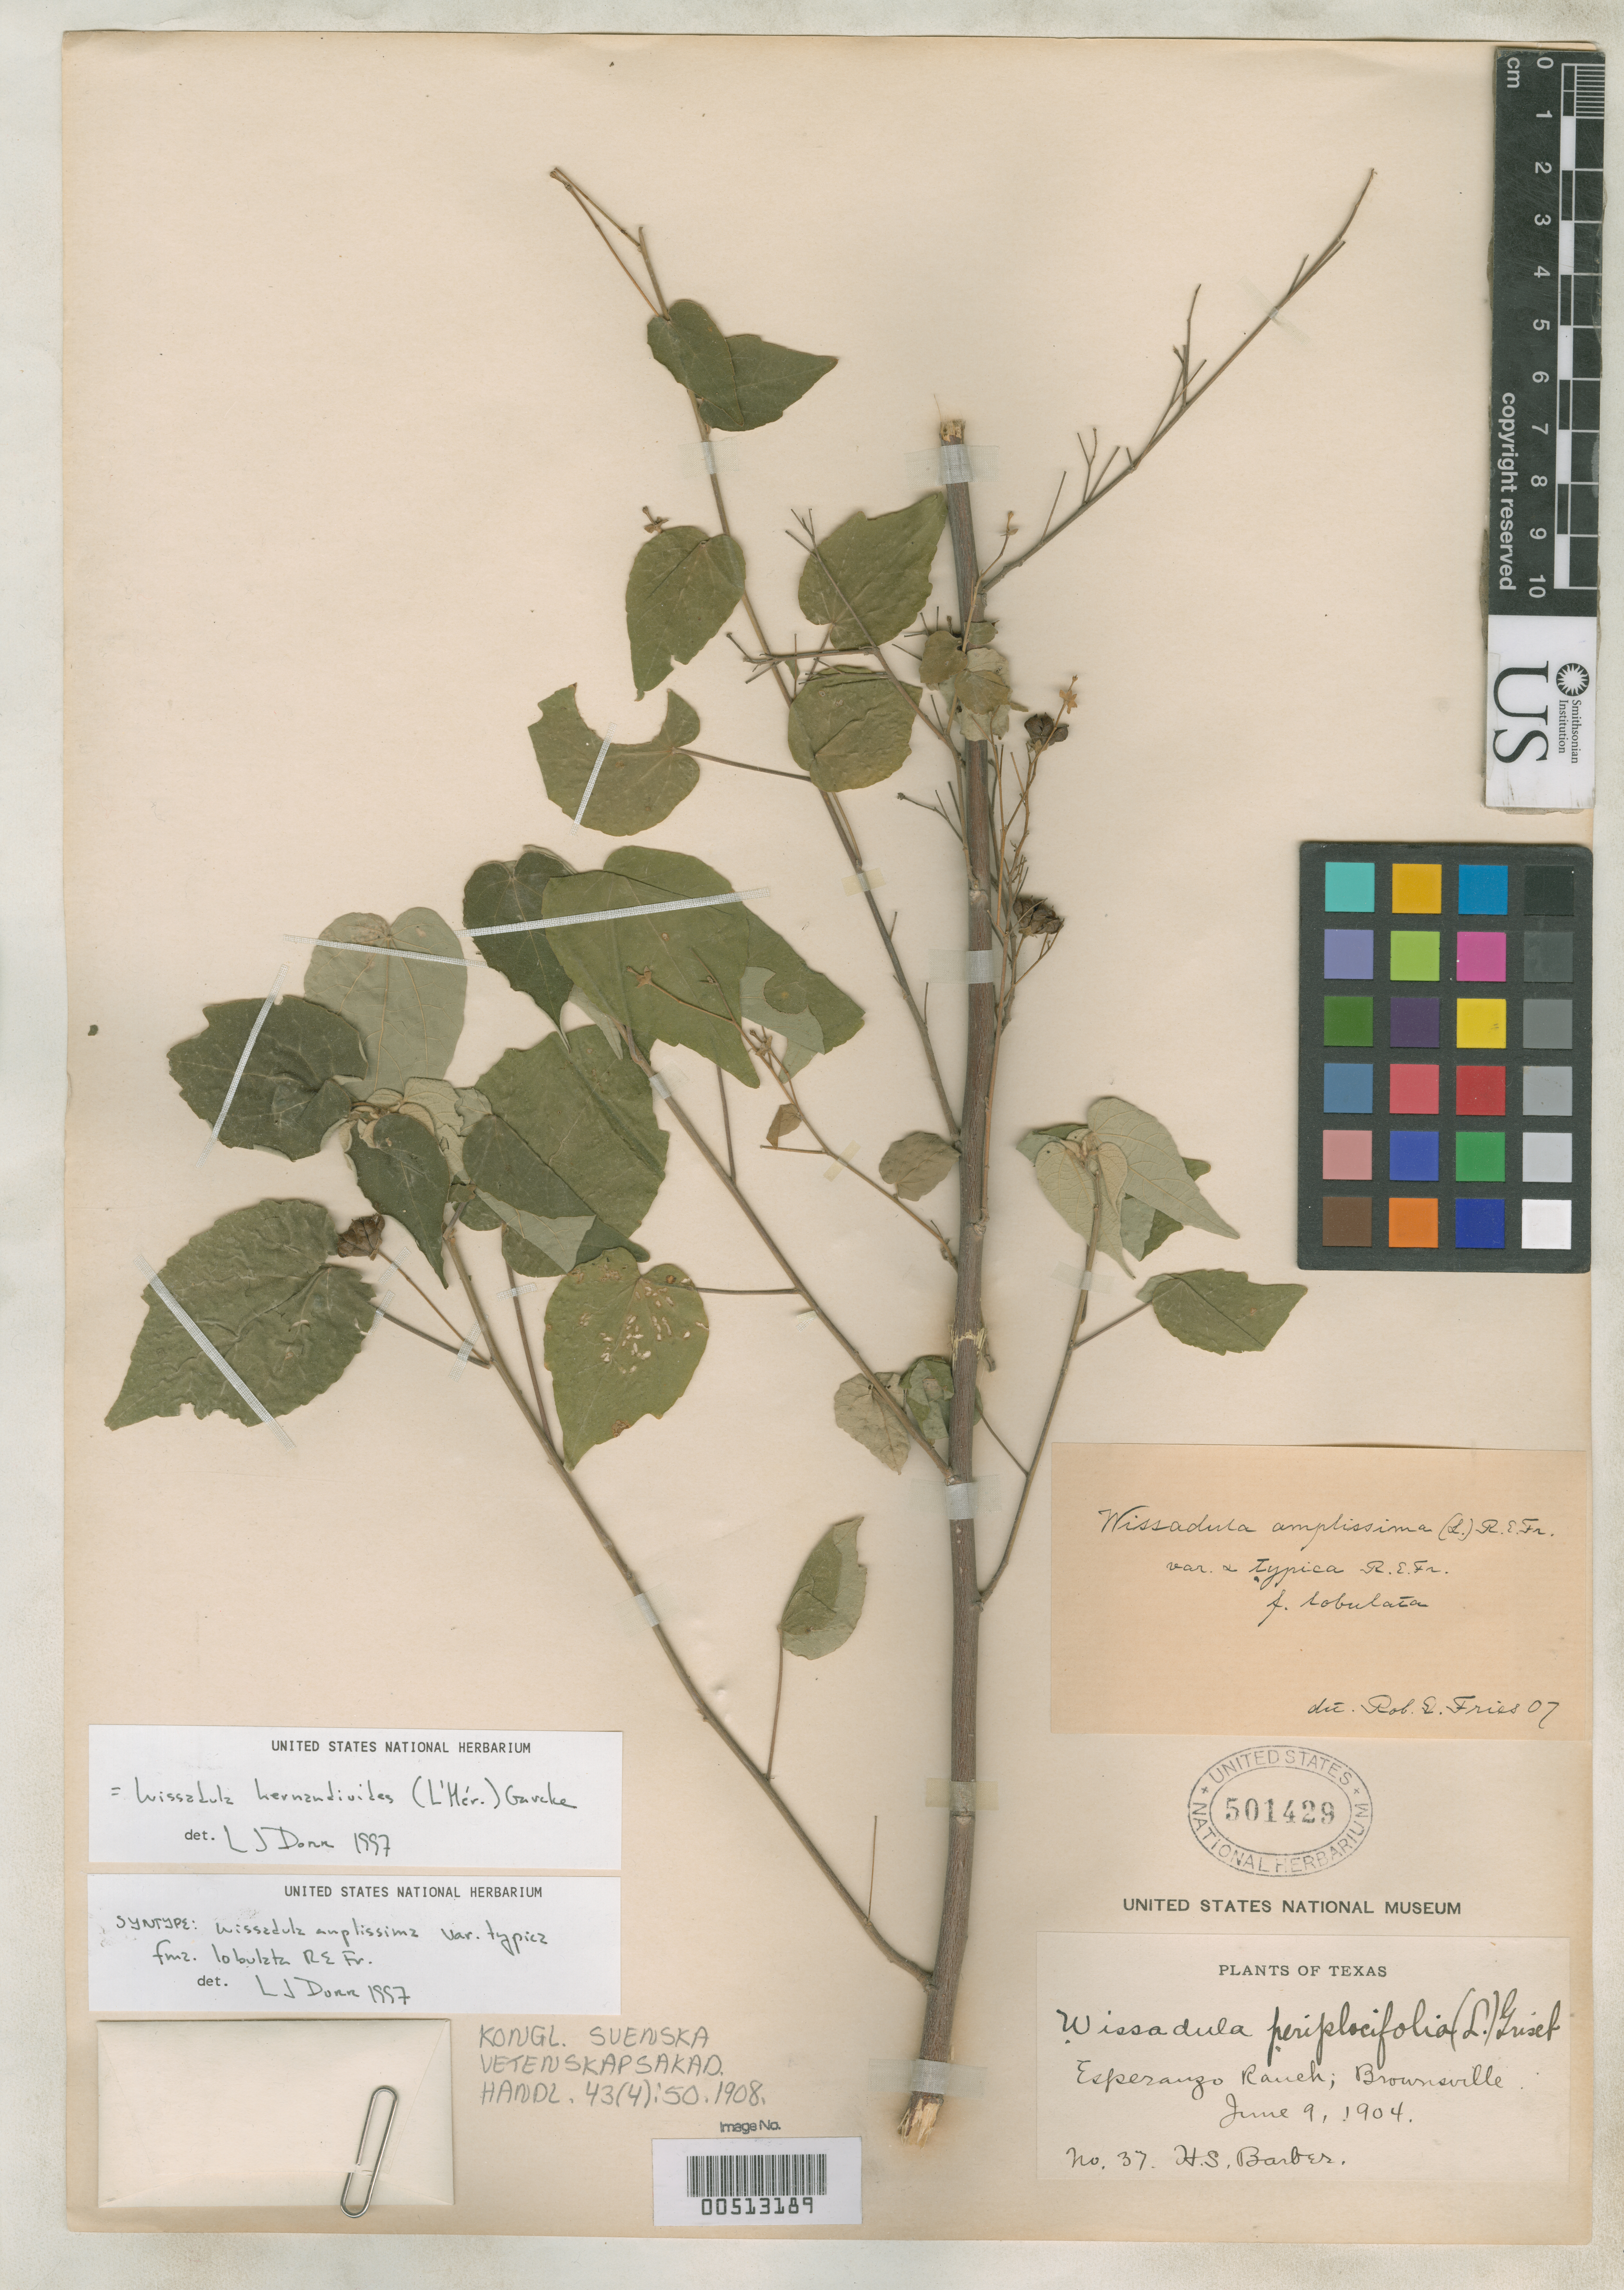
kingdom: Plantae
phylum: Tracheophyta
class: Magnoliopsida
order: Malvales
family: Malvaceae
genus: Wissadula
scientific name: Wissadula amplissima f. lobulata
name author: R.E. Fr.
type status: Syntype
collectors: H. Barber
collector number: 37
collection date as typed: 09 Jun 1904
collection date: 1904-06-09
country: United States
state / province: Texas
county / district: Cameron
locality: Brownsville, Esperanzo Ranch.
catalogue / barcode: US 501429